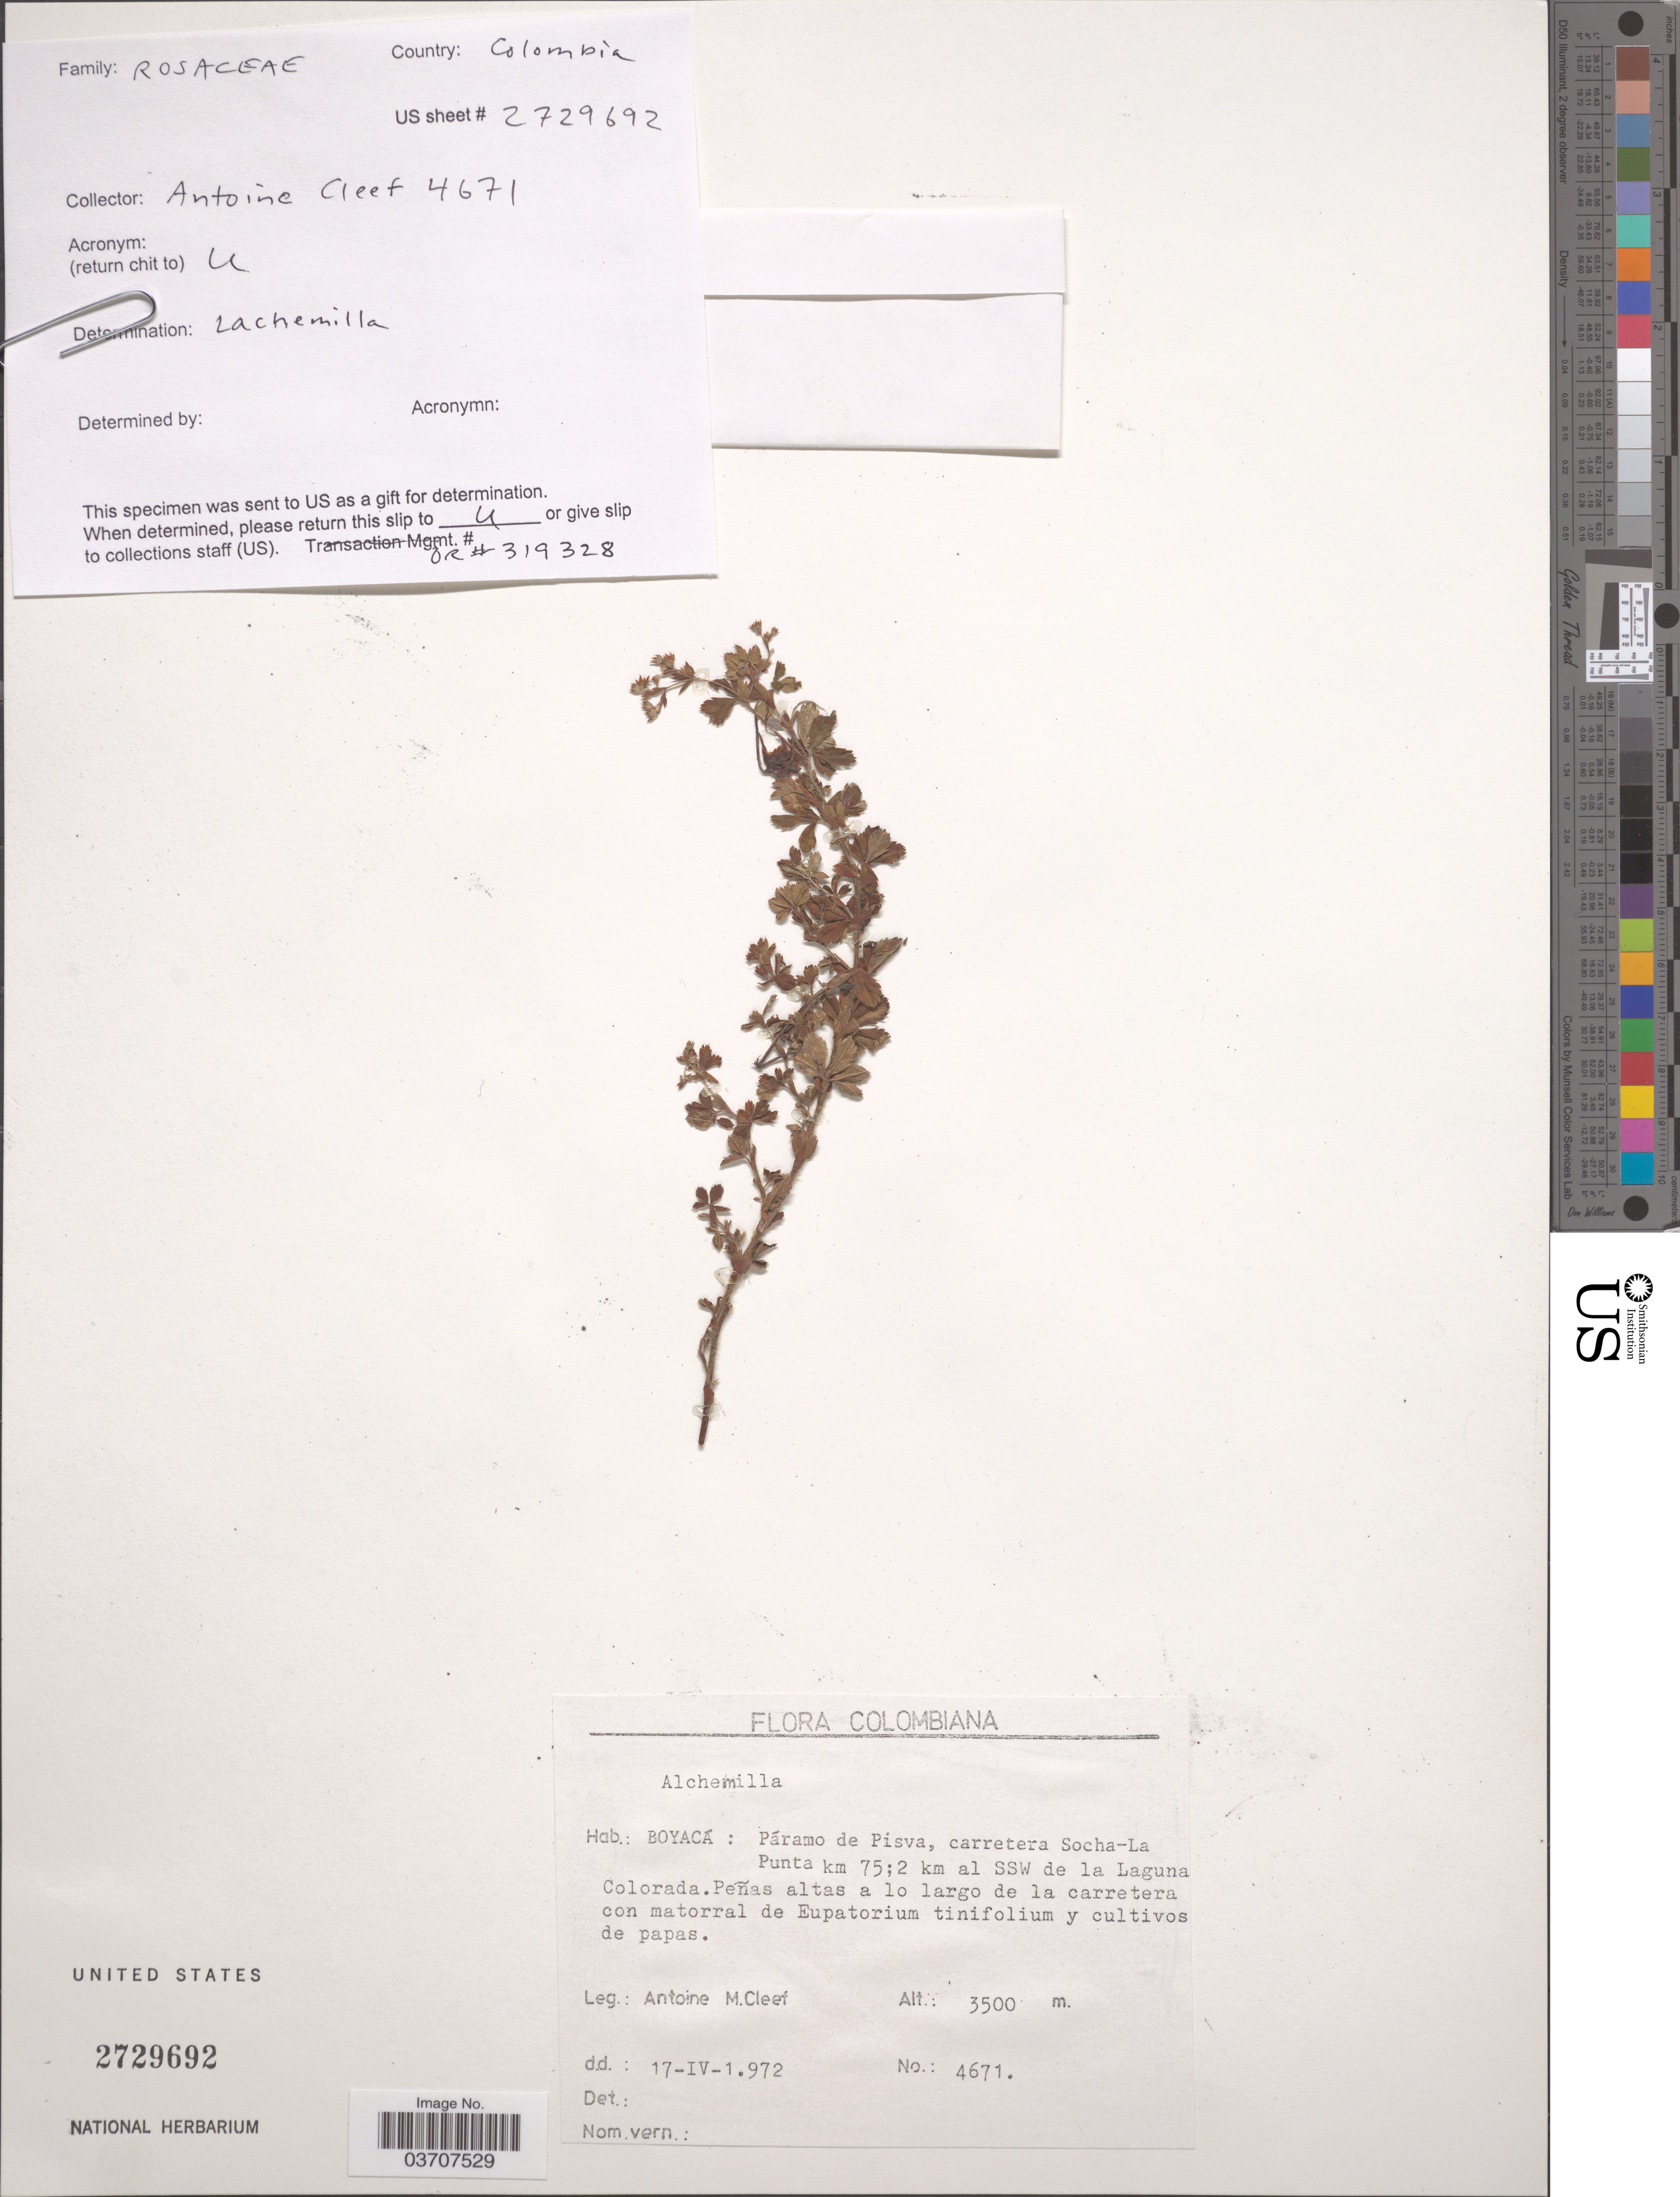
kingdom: Plantae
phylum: Tracheophyta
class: Magnoliopsida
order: Rosales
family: Rosaceae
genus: Lachemilla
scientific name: Lachemilla sp.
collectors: A. M. Cleef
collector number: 4671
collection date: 1972-04-17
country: Colombia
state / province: Boyacá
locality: Páramo de Pisva, carretera Socha-La Punta km 75;2 km al SSW de la Laguna Colorada.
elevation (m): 3500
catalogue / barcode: US 2729692